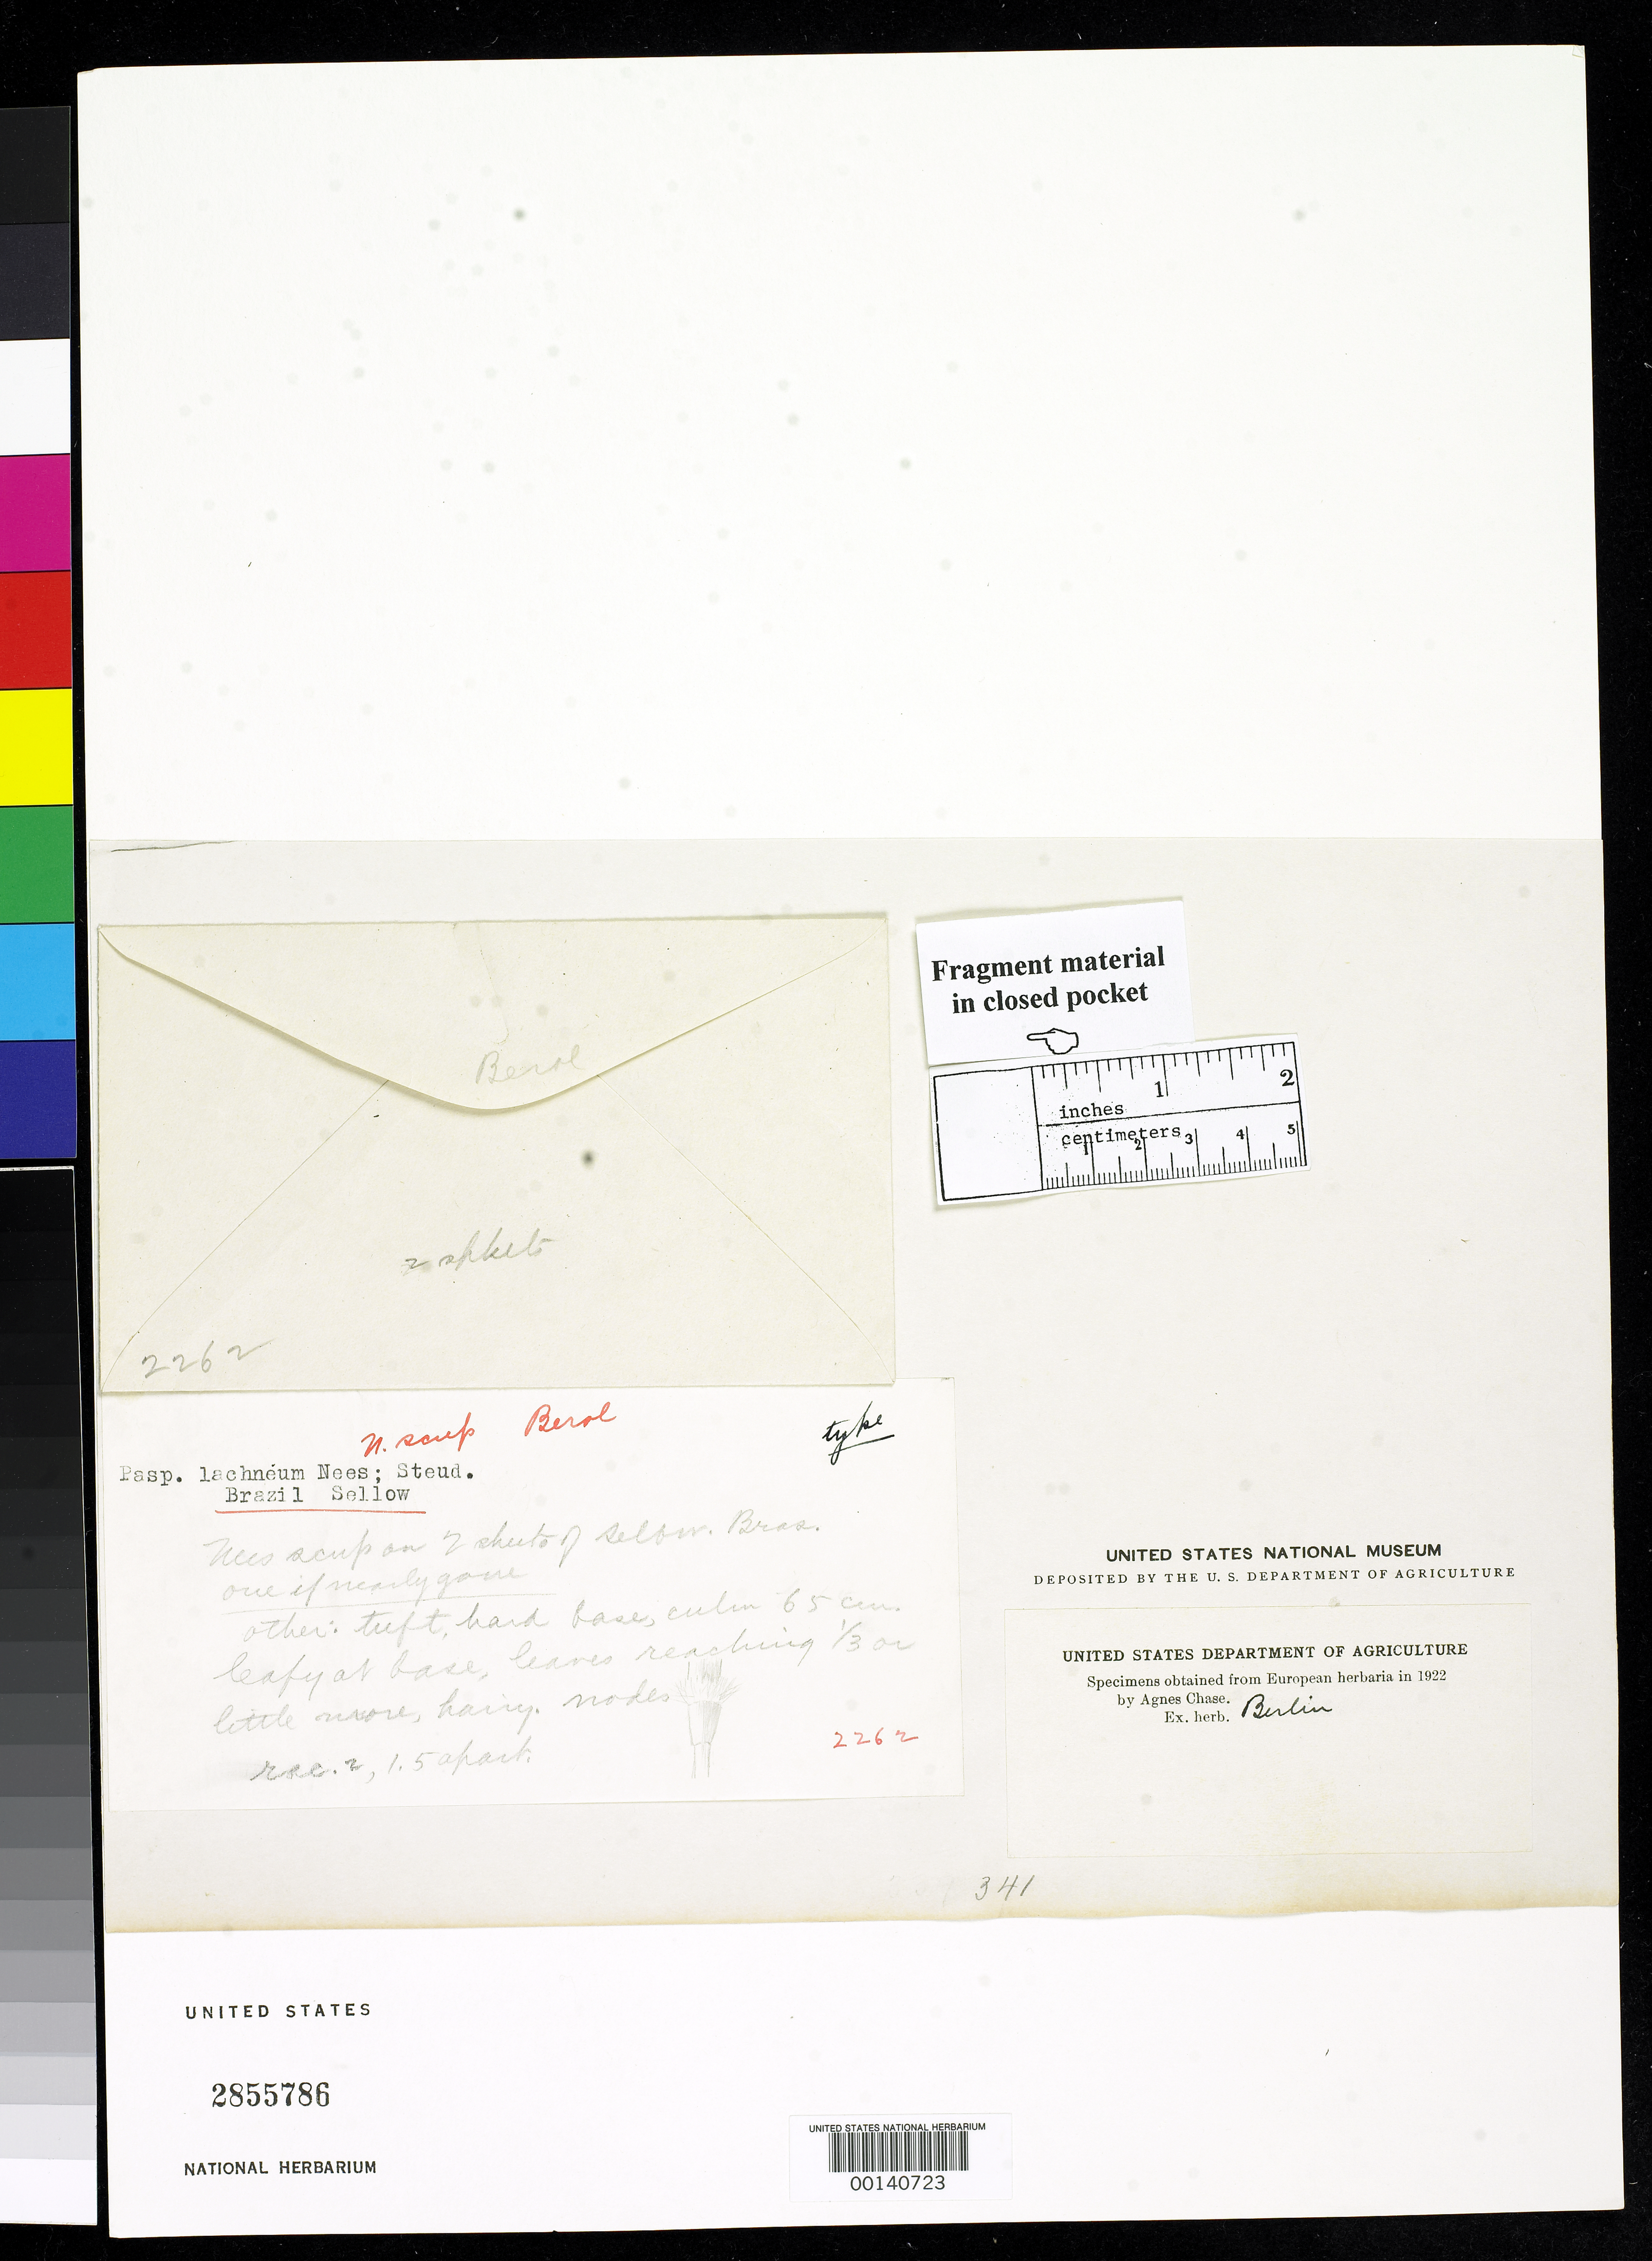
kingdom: Plantae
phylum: Tracheophyta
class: Liliopsida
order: Poales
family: Poaceae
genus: Paspalum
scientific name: Paspalum lachneum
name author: Nees ex Steud.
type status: Type Fragment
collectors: F. Sellow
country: Brazil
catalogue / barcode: US 2855786